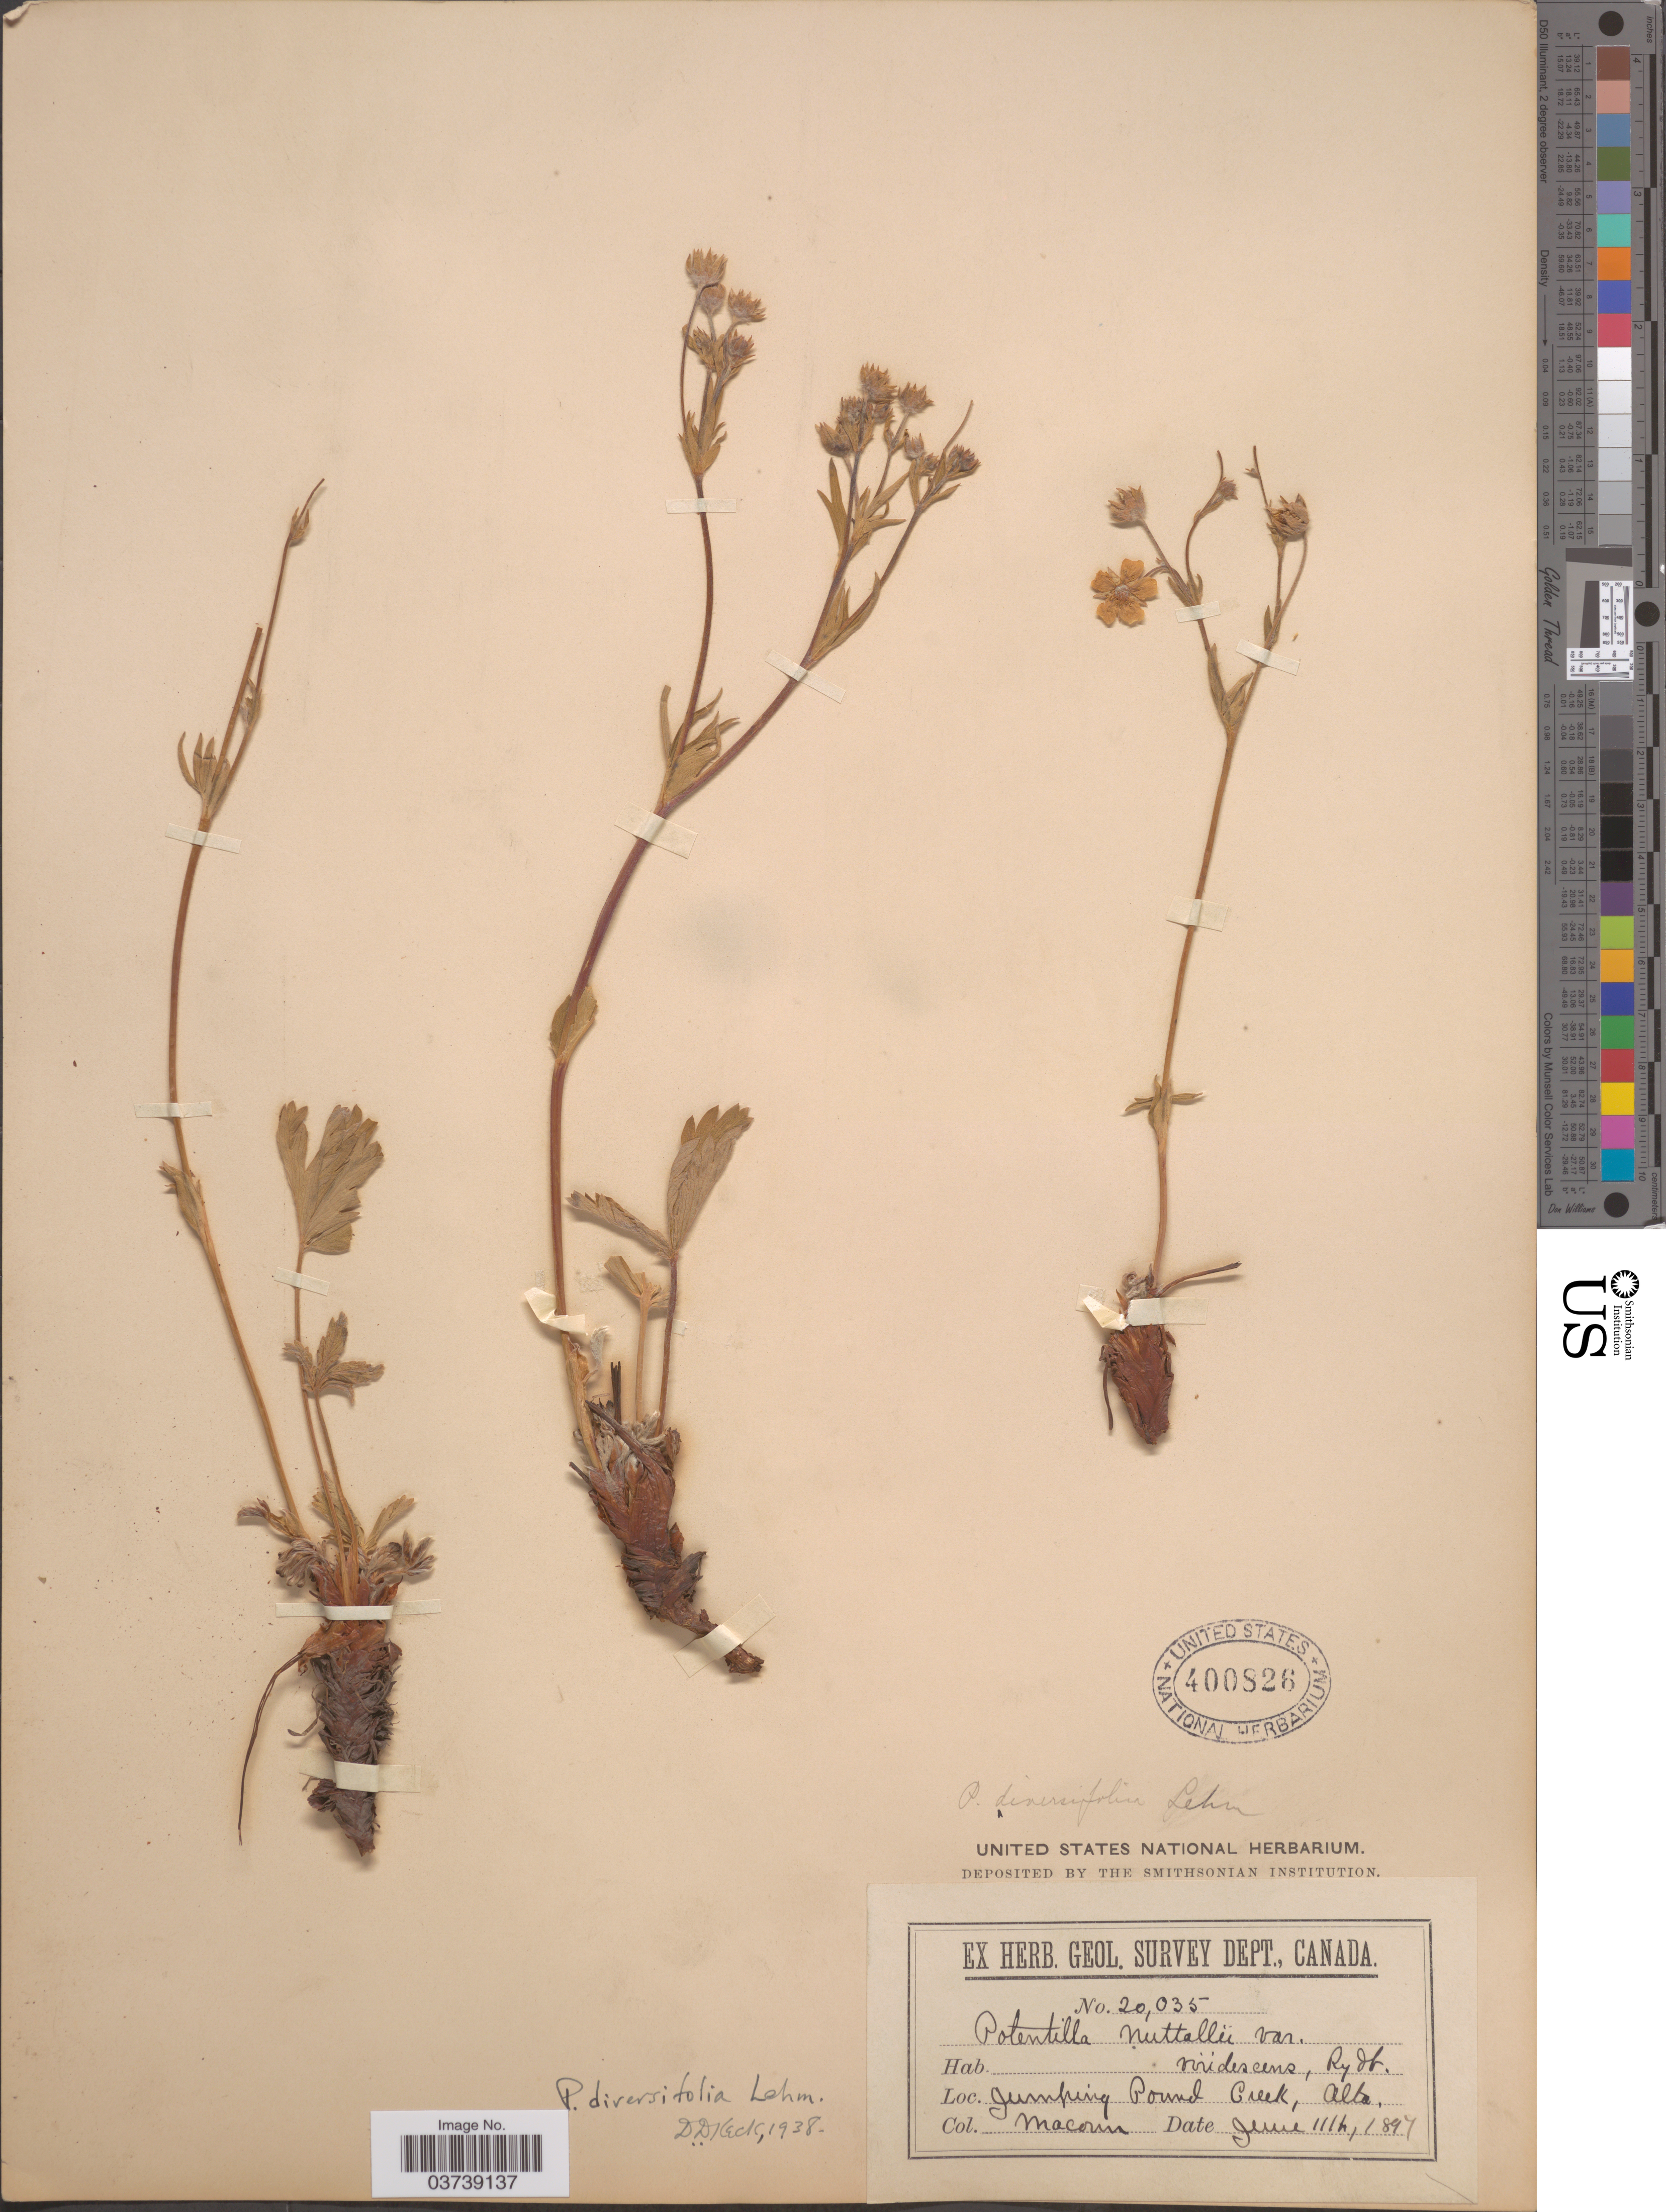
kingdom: Plantae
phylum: Tracheophyta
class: Magnoliopsida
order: Rosales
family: Rosaceae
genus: Potentilla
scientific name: Potentilla diversifolia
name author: Lehm.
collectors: -- Macoun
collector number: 20035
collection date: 1897-06-11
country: Canada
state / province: Alberta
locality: Jumping Pound Creek., Alta.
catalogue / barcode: US 400826